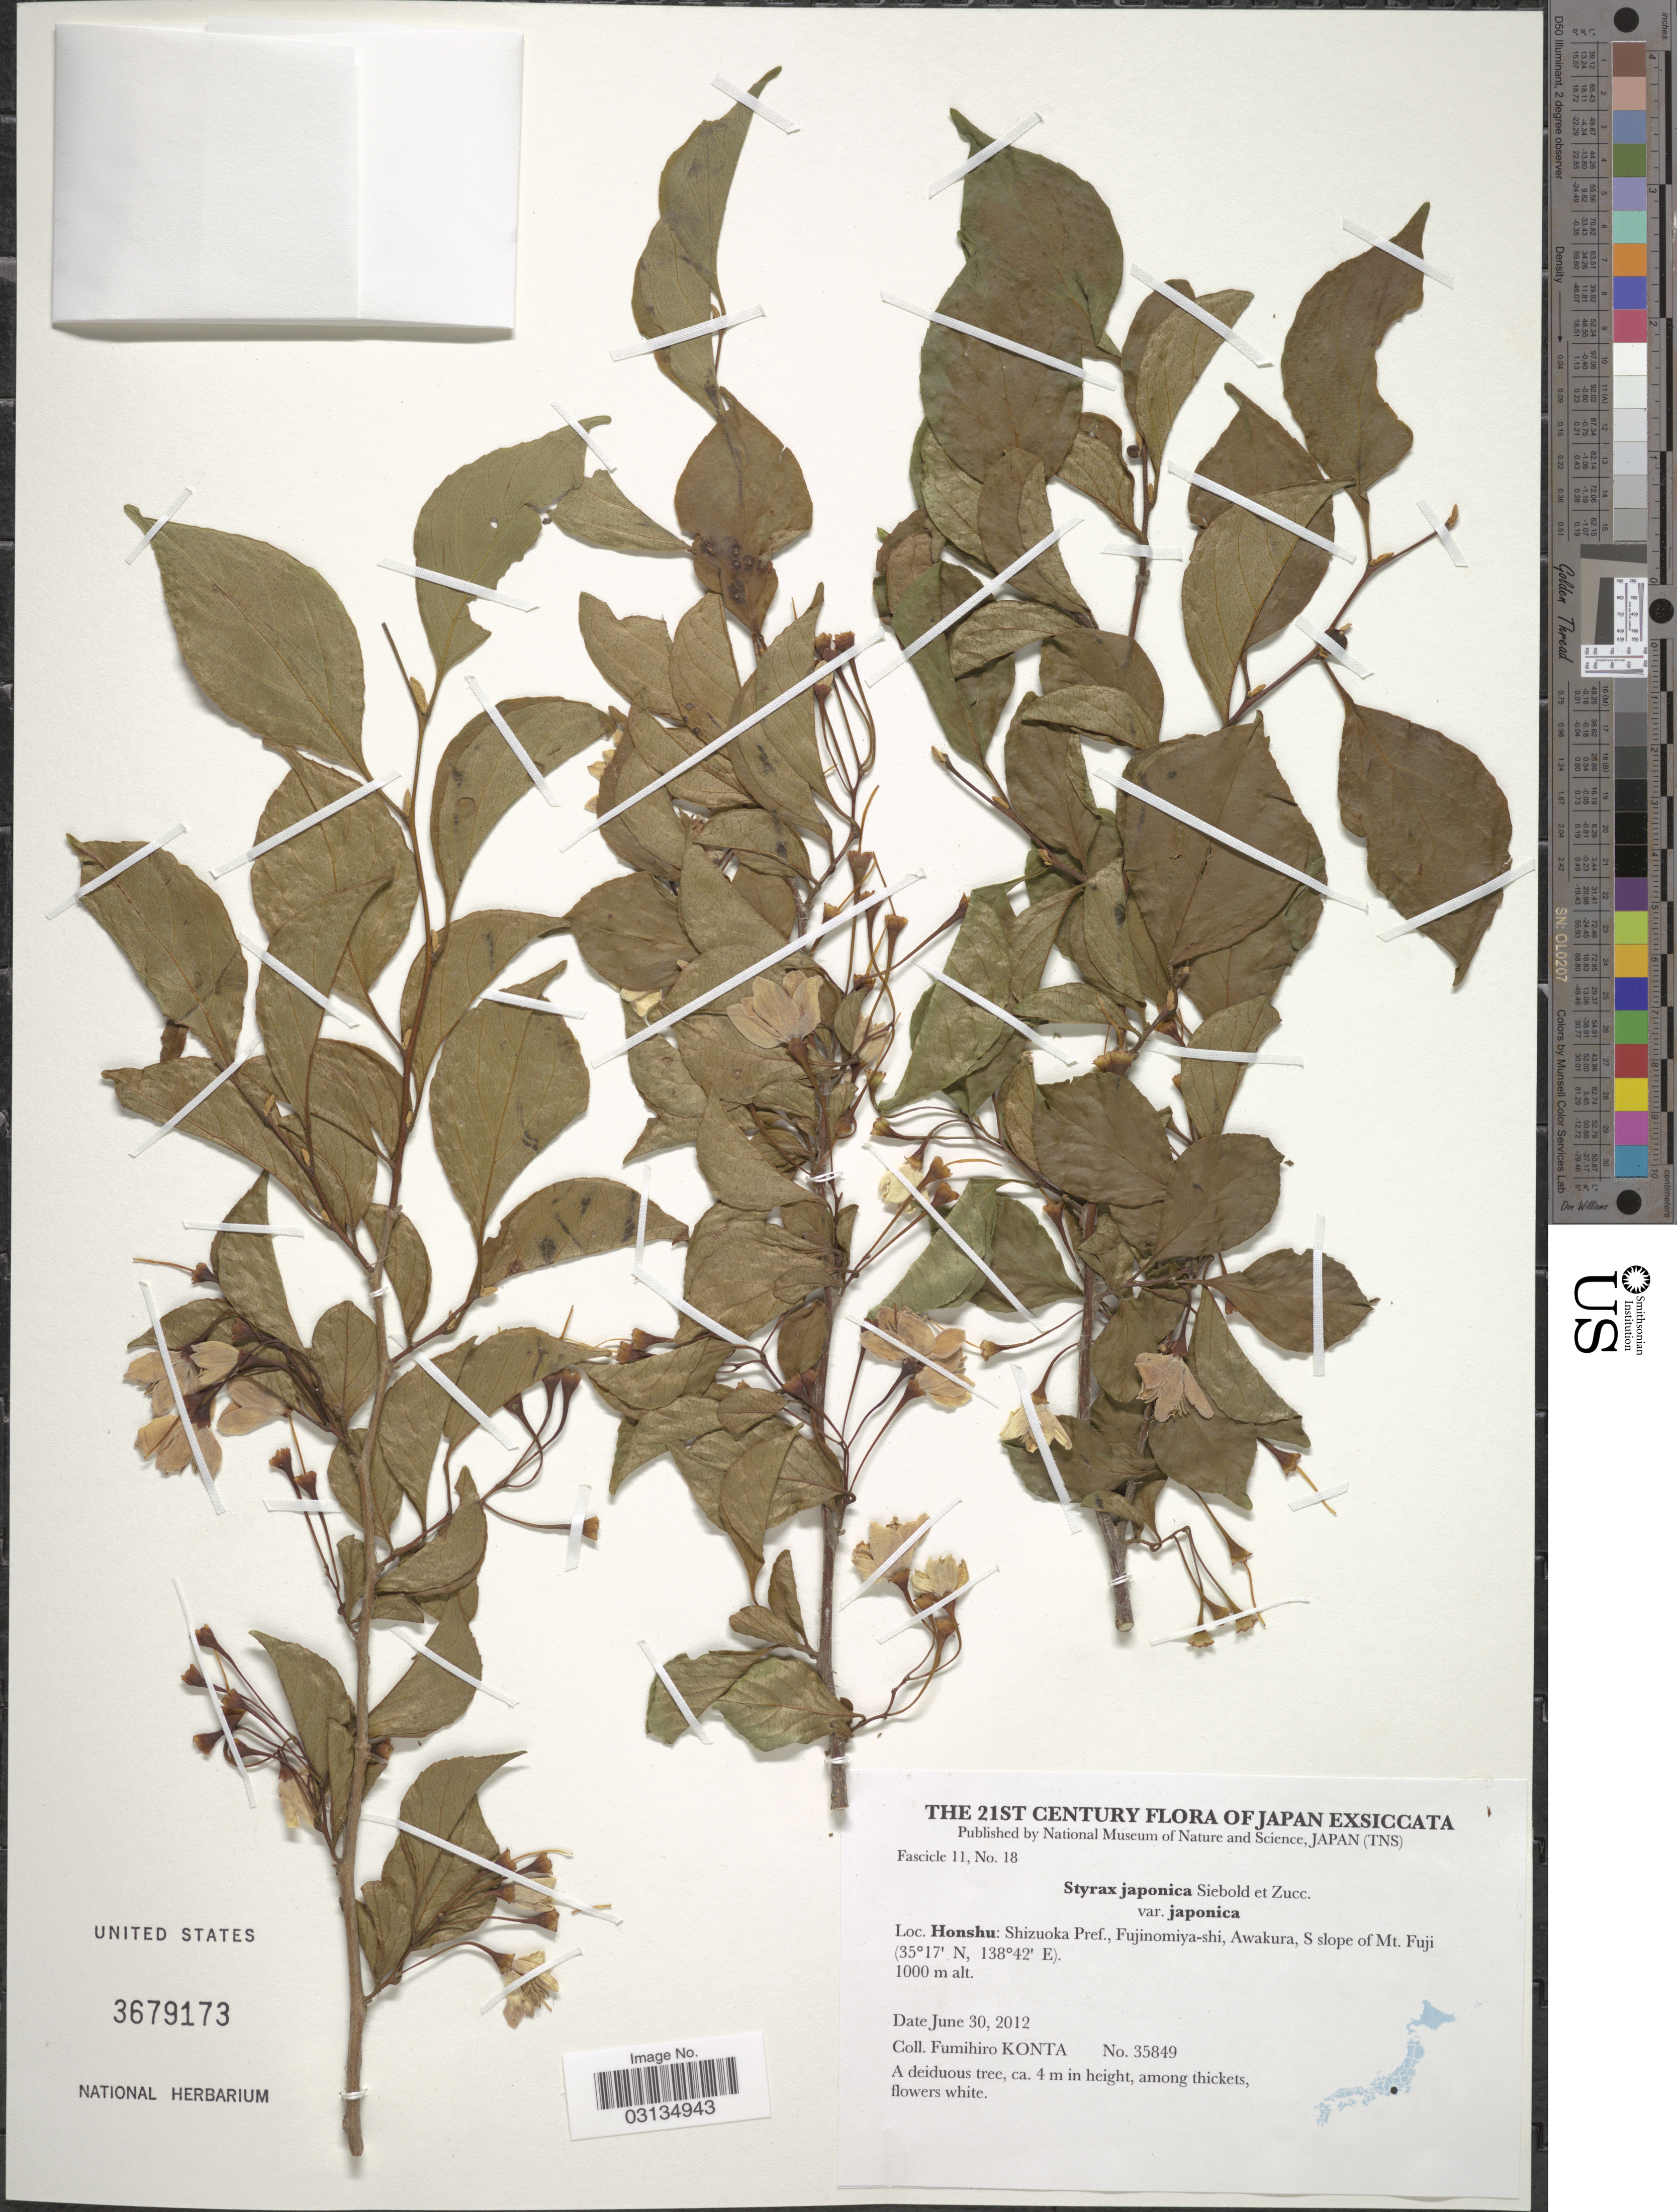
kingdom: Plantae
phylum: Tracheophyta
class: Magnoliopsida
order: Ericales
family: Styracaceae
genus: Styrax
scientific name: Styrax japonicus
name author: Siebold & Zucc.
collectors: F. Konta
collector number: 35849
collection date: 2012-06-30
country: Japan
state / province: Sizuoka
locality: Honshu: Shizuoka Pref., Fujinomiya-shi, Awakura, S slope of Mt. Fuji.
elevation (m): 1000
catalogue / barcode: US 3679173